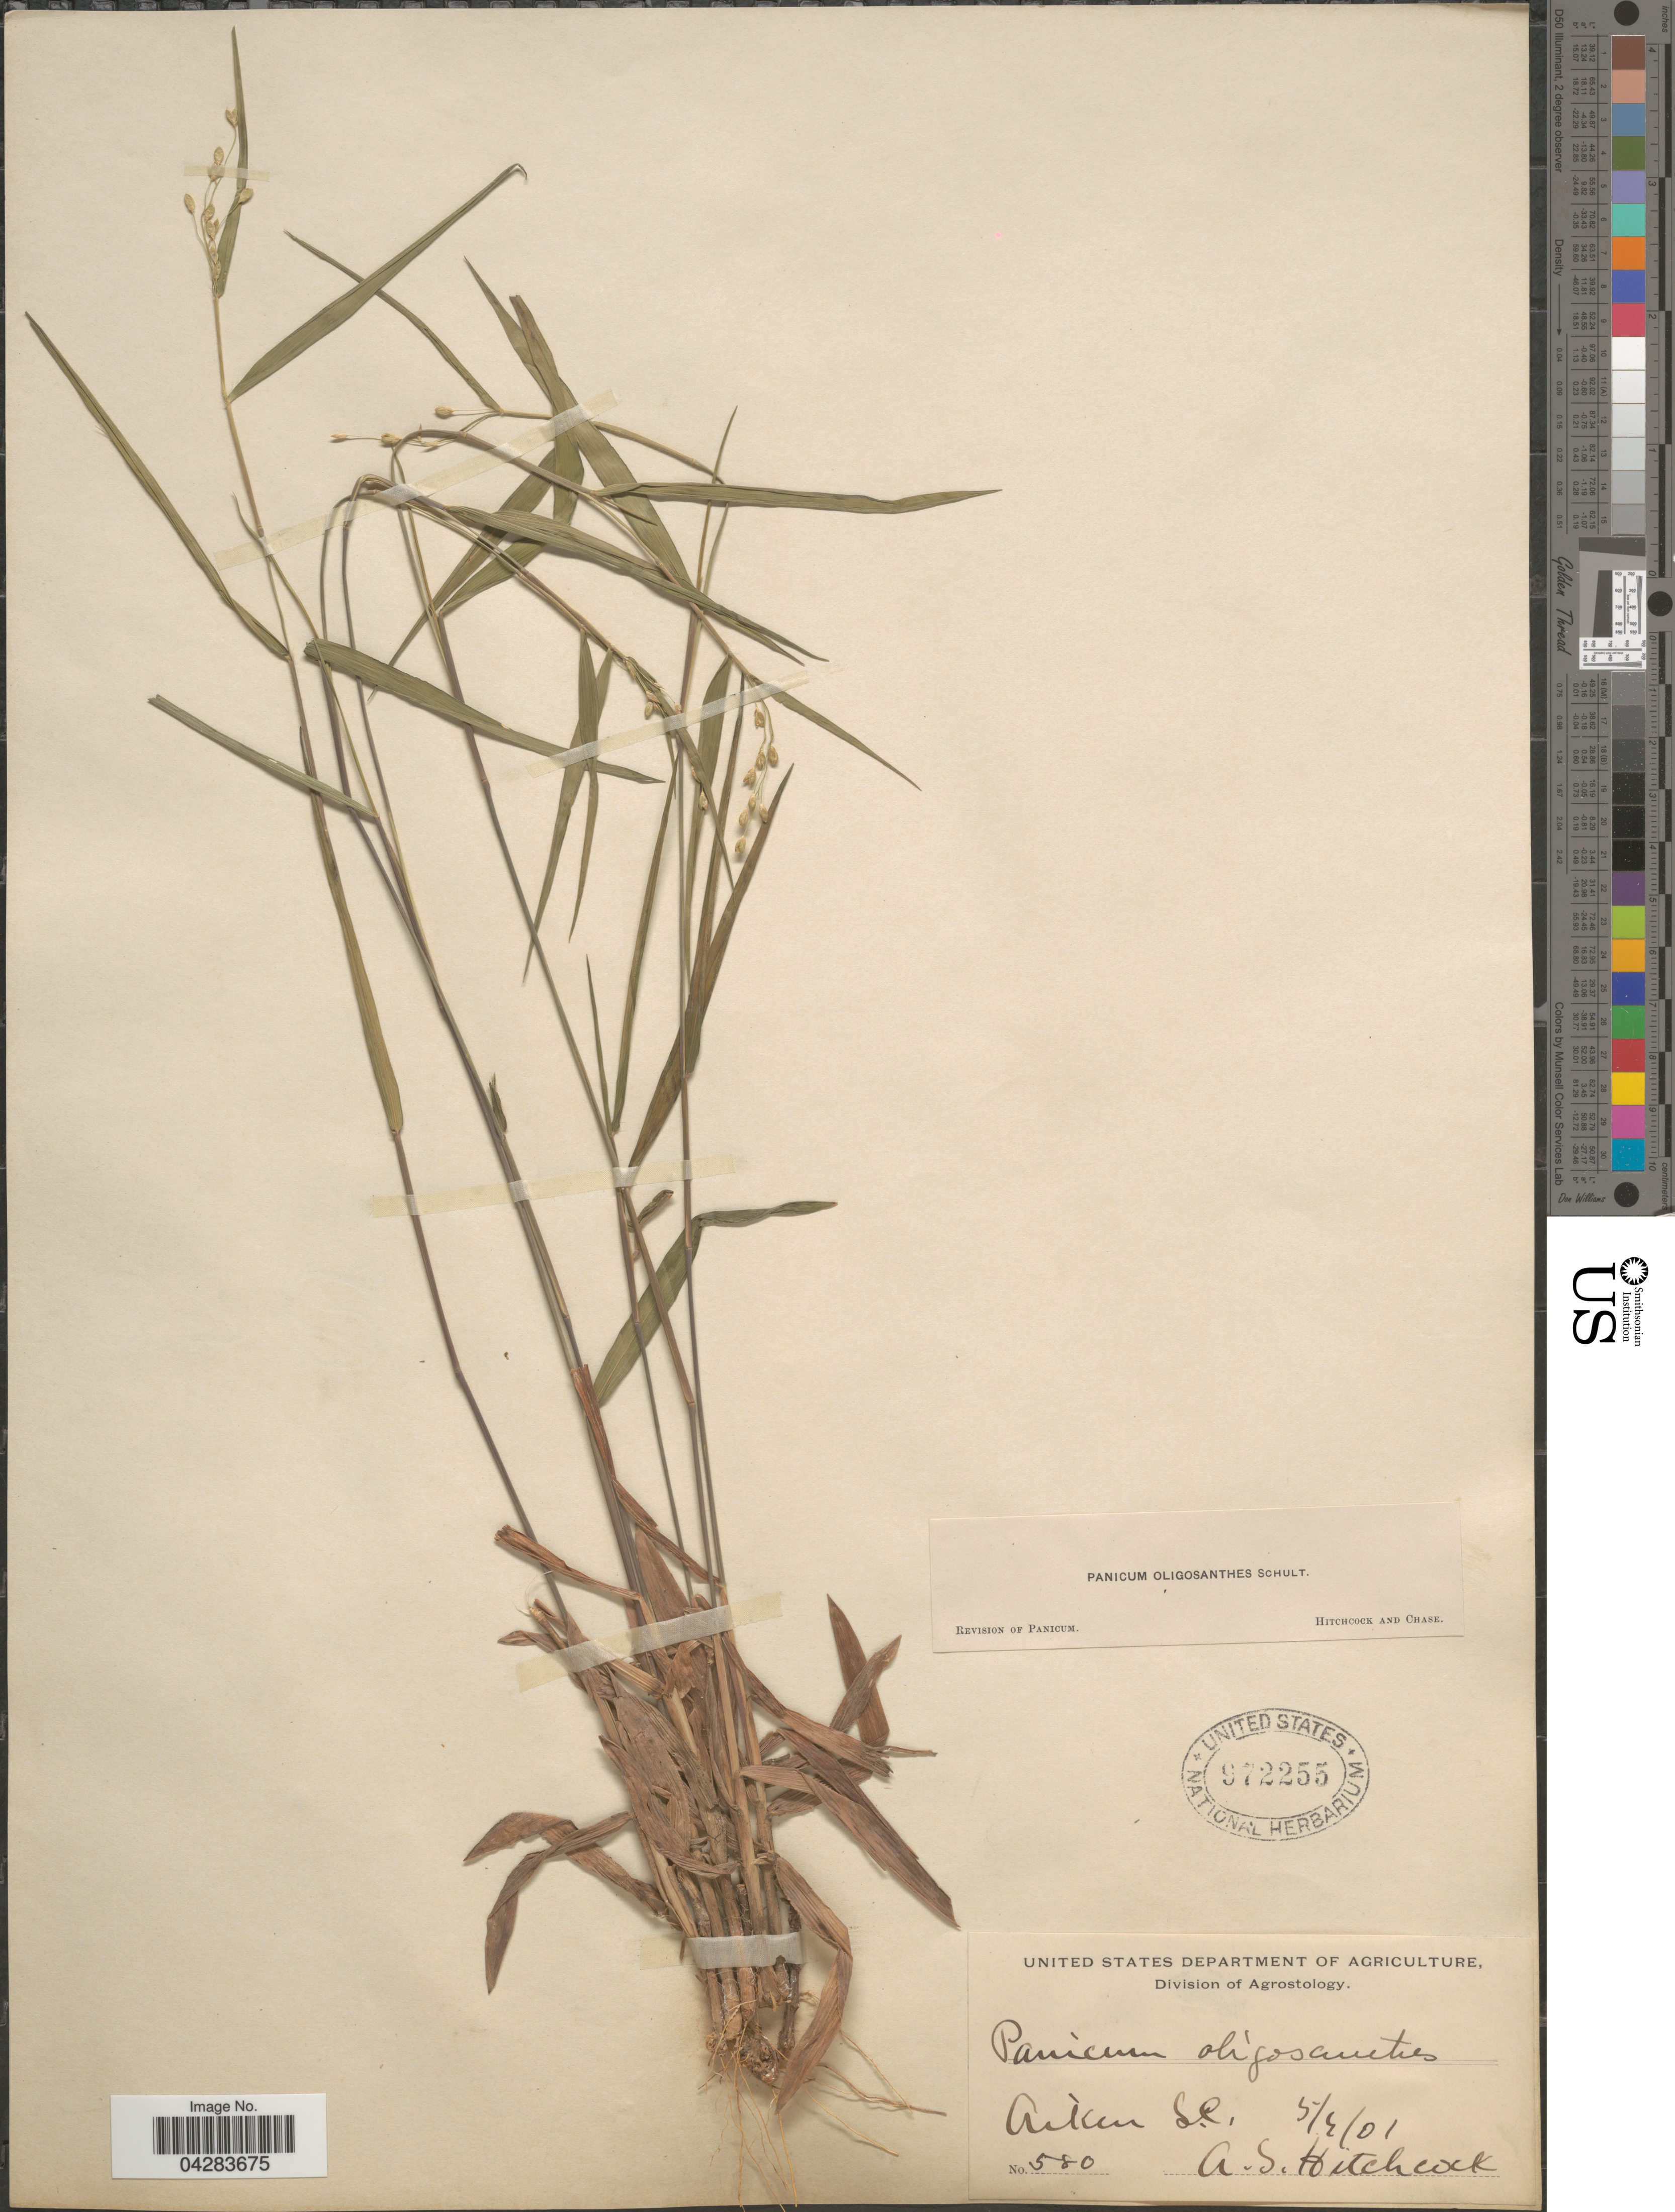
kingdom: Plantae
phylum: Tracheophyta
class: Liliopsida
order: Poales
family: Poaceae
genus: Dichanthelium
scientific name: Dichanthelium oligosanthes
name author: (Schult.) Gould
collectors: A. S. Hitchcock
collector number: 580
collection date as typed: Transcribed d/m/y: 4/5/1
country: United States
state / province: South Carolina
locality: Aiken.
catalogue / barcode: US 972255